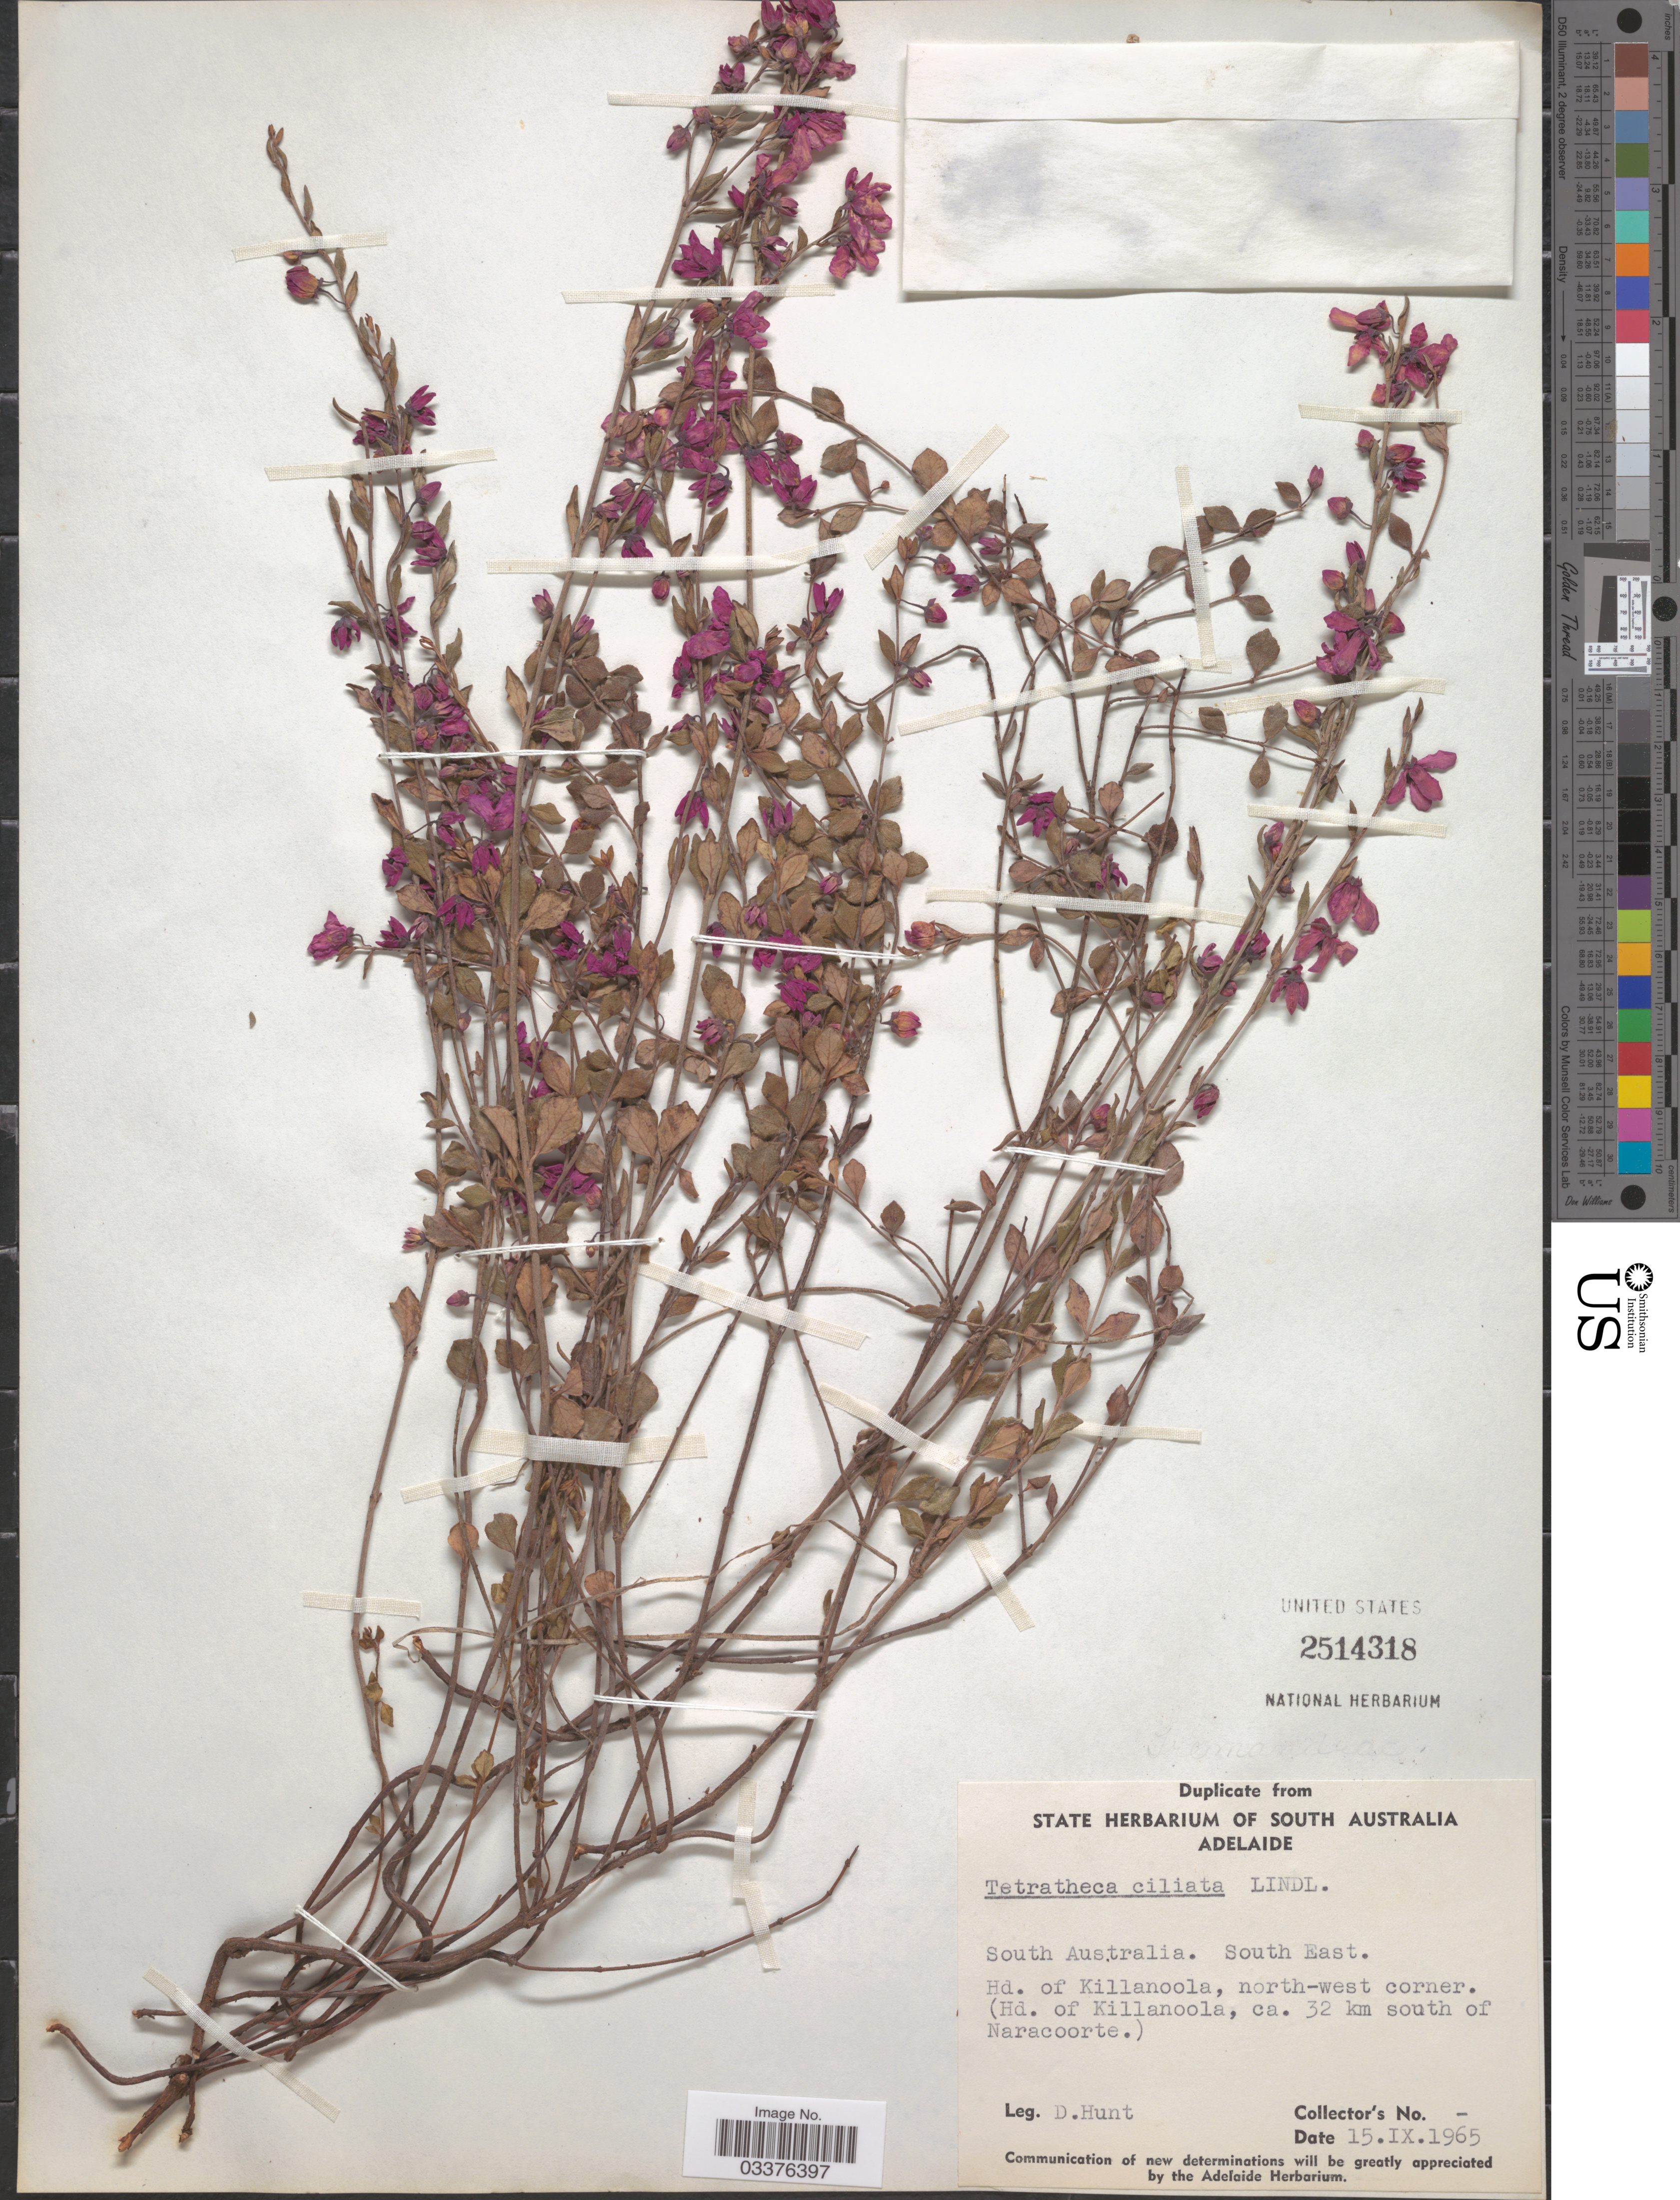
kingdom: Plantae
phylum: Tracheophyta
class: Magnoliopsida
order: Oxalidales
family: Elaeocarpaceae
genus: Tetratheca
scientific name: Tetratheca ciliata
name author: Lindl.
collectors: D. Hunt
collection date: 1965-09-15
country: Australia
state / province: South Australia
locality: South East. Hd. of Killanoola, north-west corner. (Hd. of Killanoola, ca. 32 km south of Naracoorte).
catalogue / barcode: US 2514318